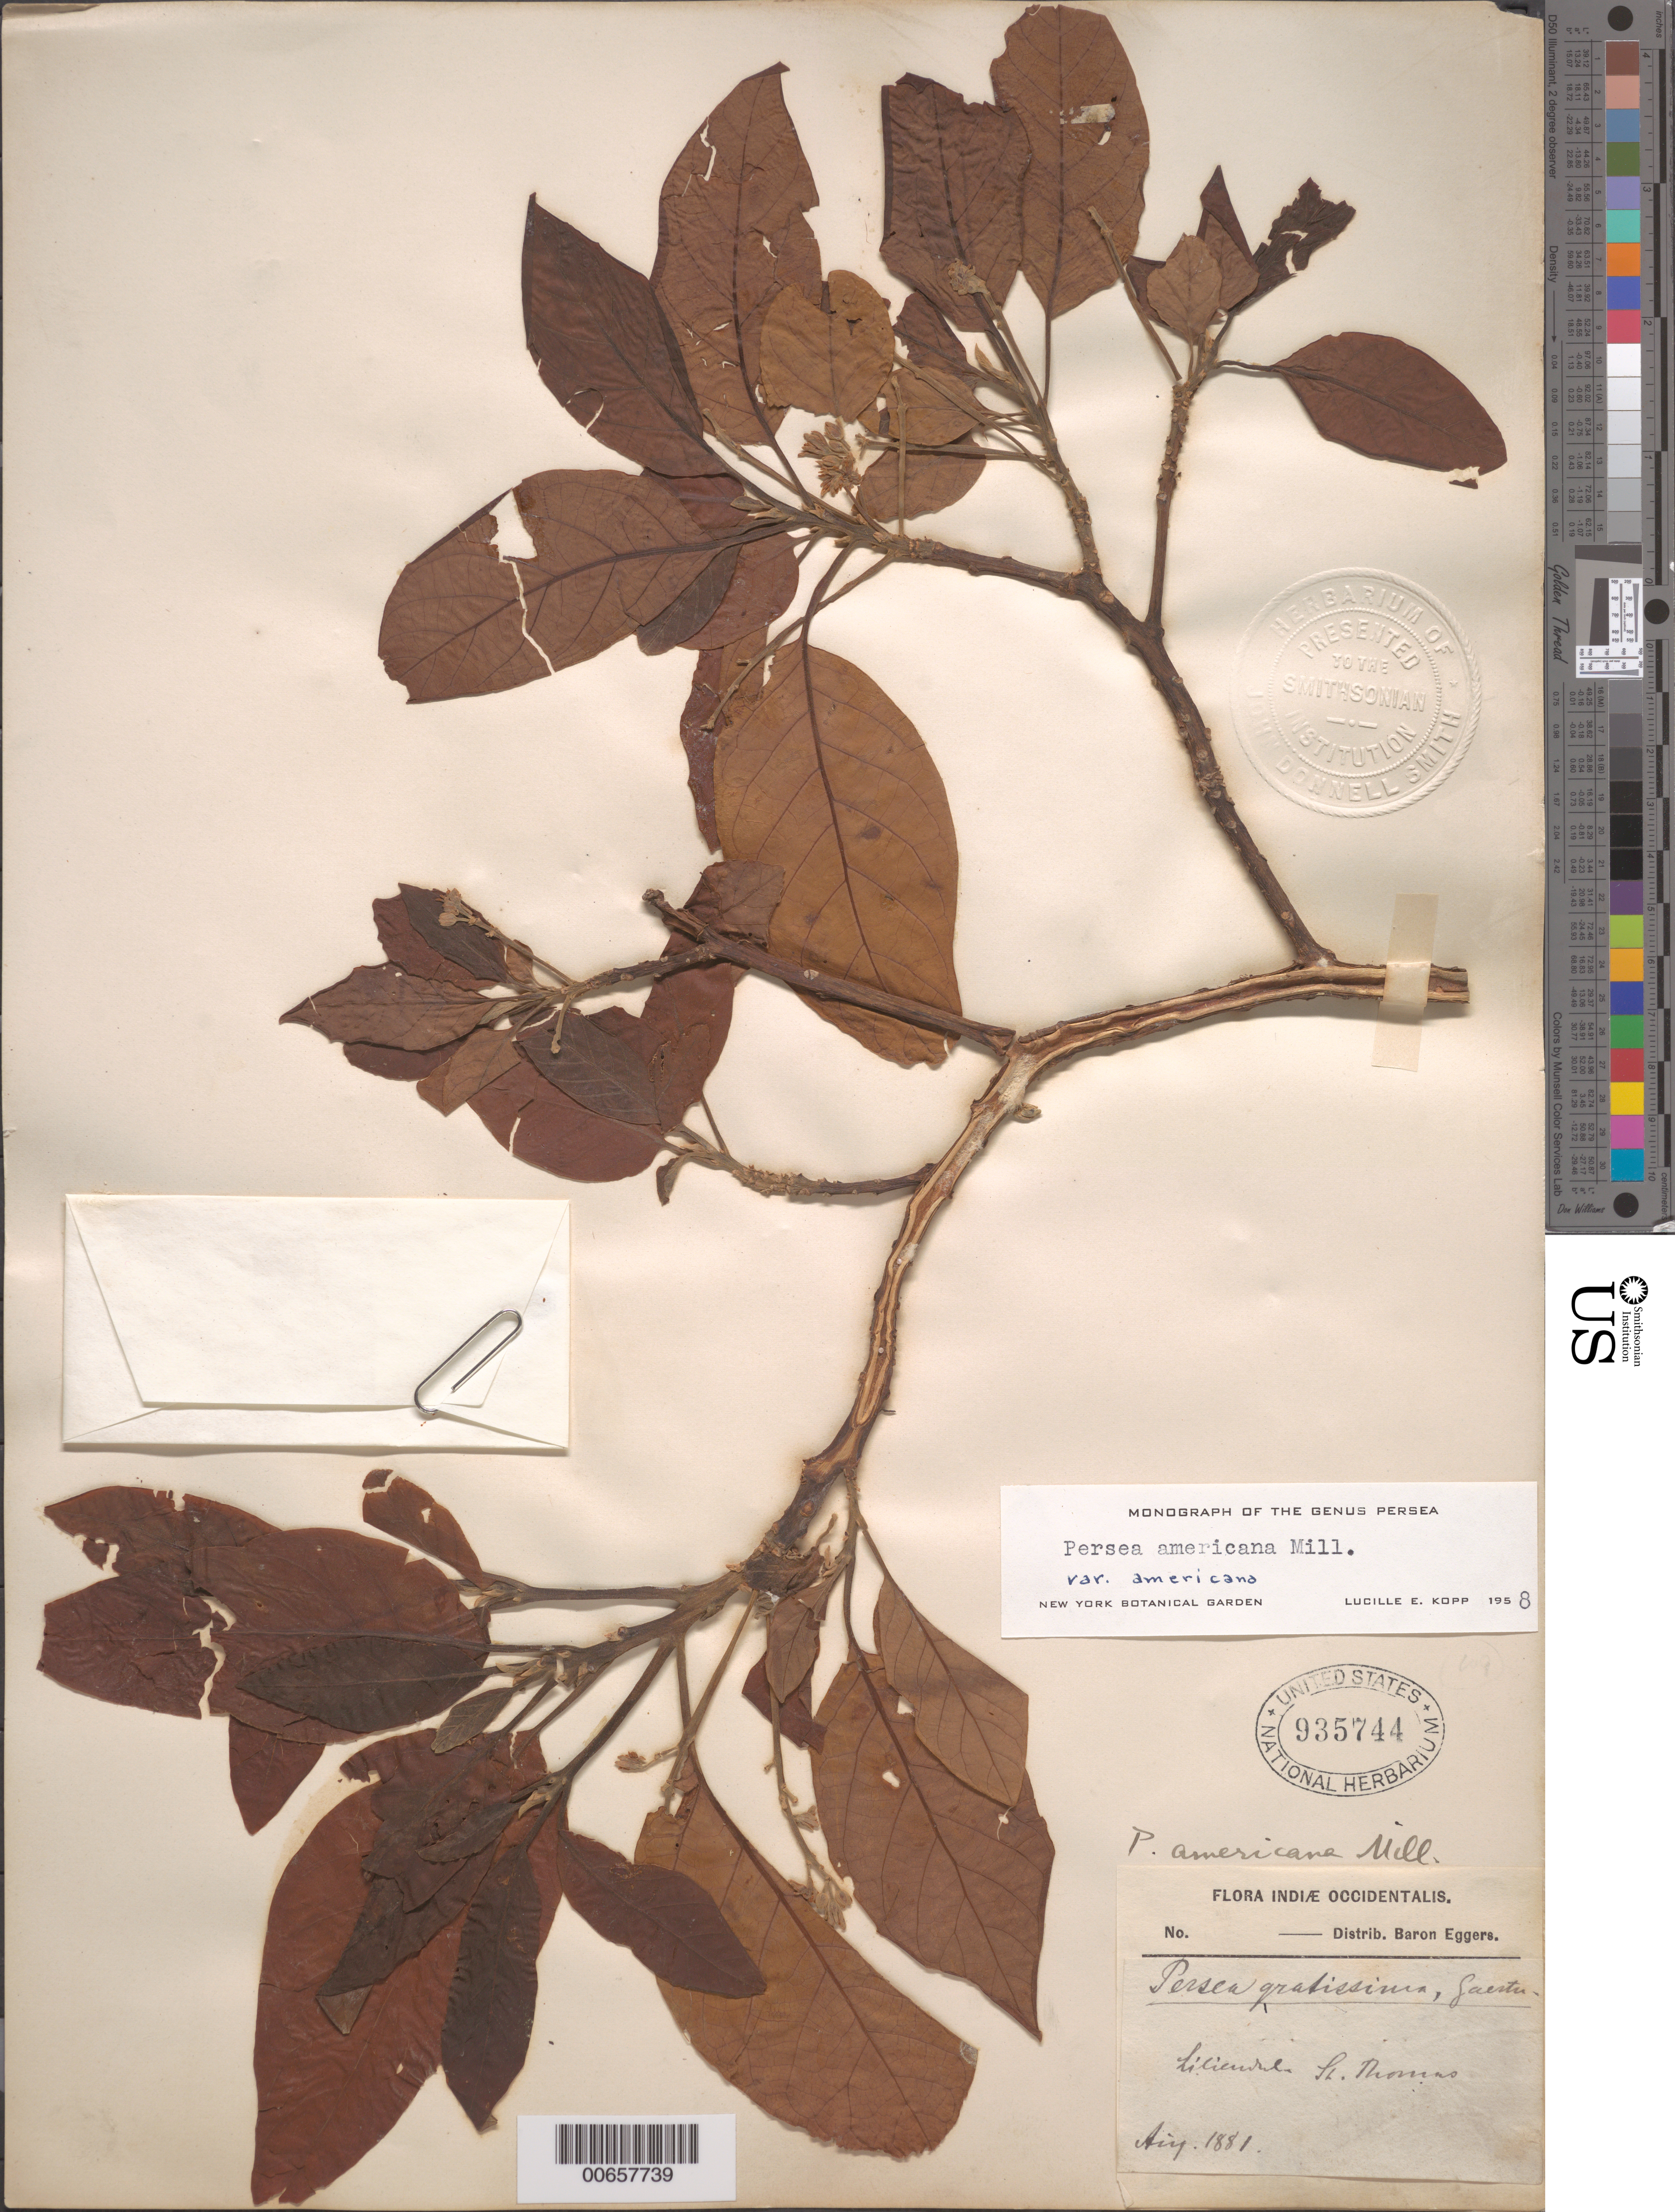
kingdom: Plantae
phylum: Tracheophyta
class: Magnoliopsida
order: Laurales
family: Lauraceae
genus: Persea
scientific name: Persea americana var. americana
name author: Mill.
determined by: Kopp, L. E., (NY), New York Botanical Garden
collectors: H. F. A. von Eggers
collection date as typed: Aug 1881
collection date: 1881-08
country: U.S. Virgin Islands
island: St. Thomas Island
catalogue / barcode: US 935744